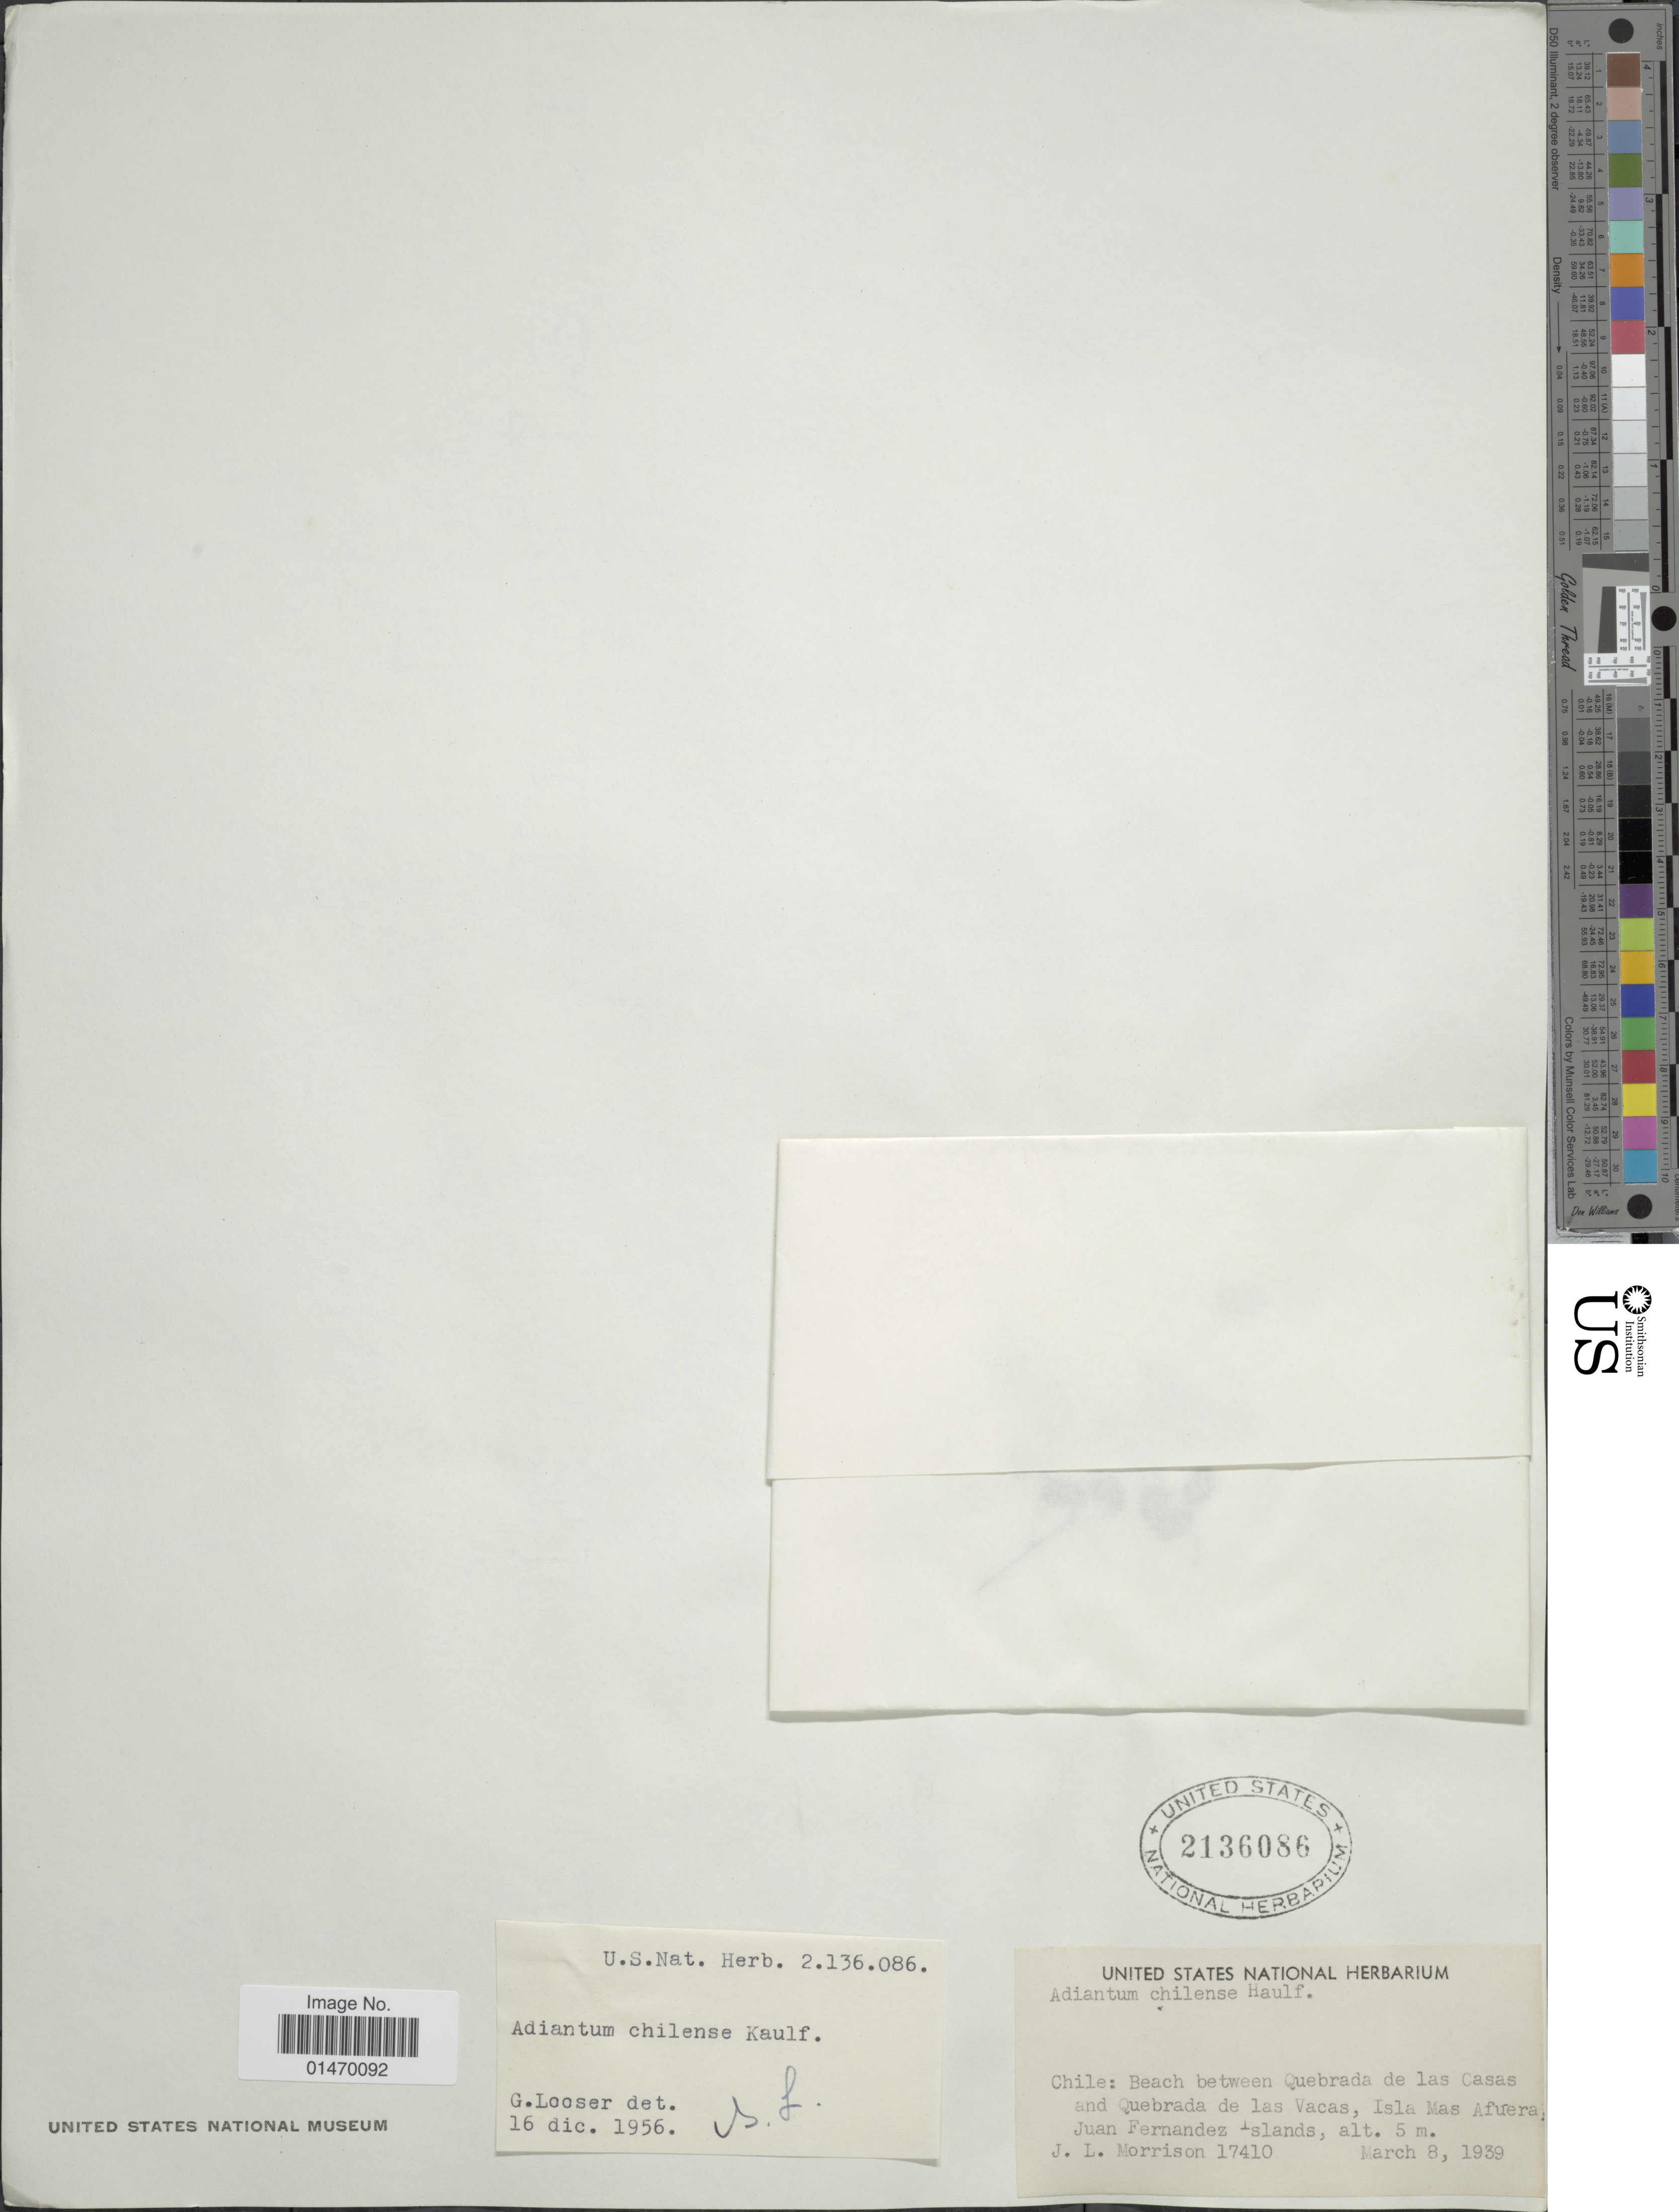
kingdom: Plantae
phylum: Tracheophyta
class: Polypodiopsida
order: Polypodiales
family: Pteridaceae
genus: Adiantum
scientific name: Adiantum chilense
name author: Kaulf.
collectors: J. L. Morrison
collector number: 17410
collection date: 1939-03-08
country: Chile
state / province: Valparaíso (V)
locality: Beach between Quebrada de las Casas and Quebrada de las Vacas, Isla Mas Afuera, Juan Fernandez Islands.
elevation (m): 5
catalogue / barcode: US 2136086